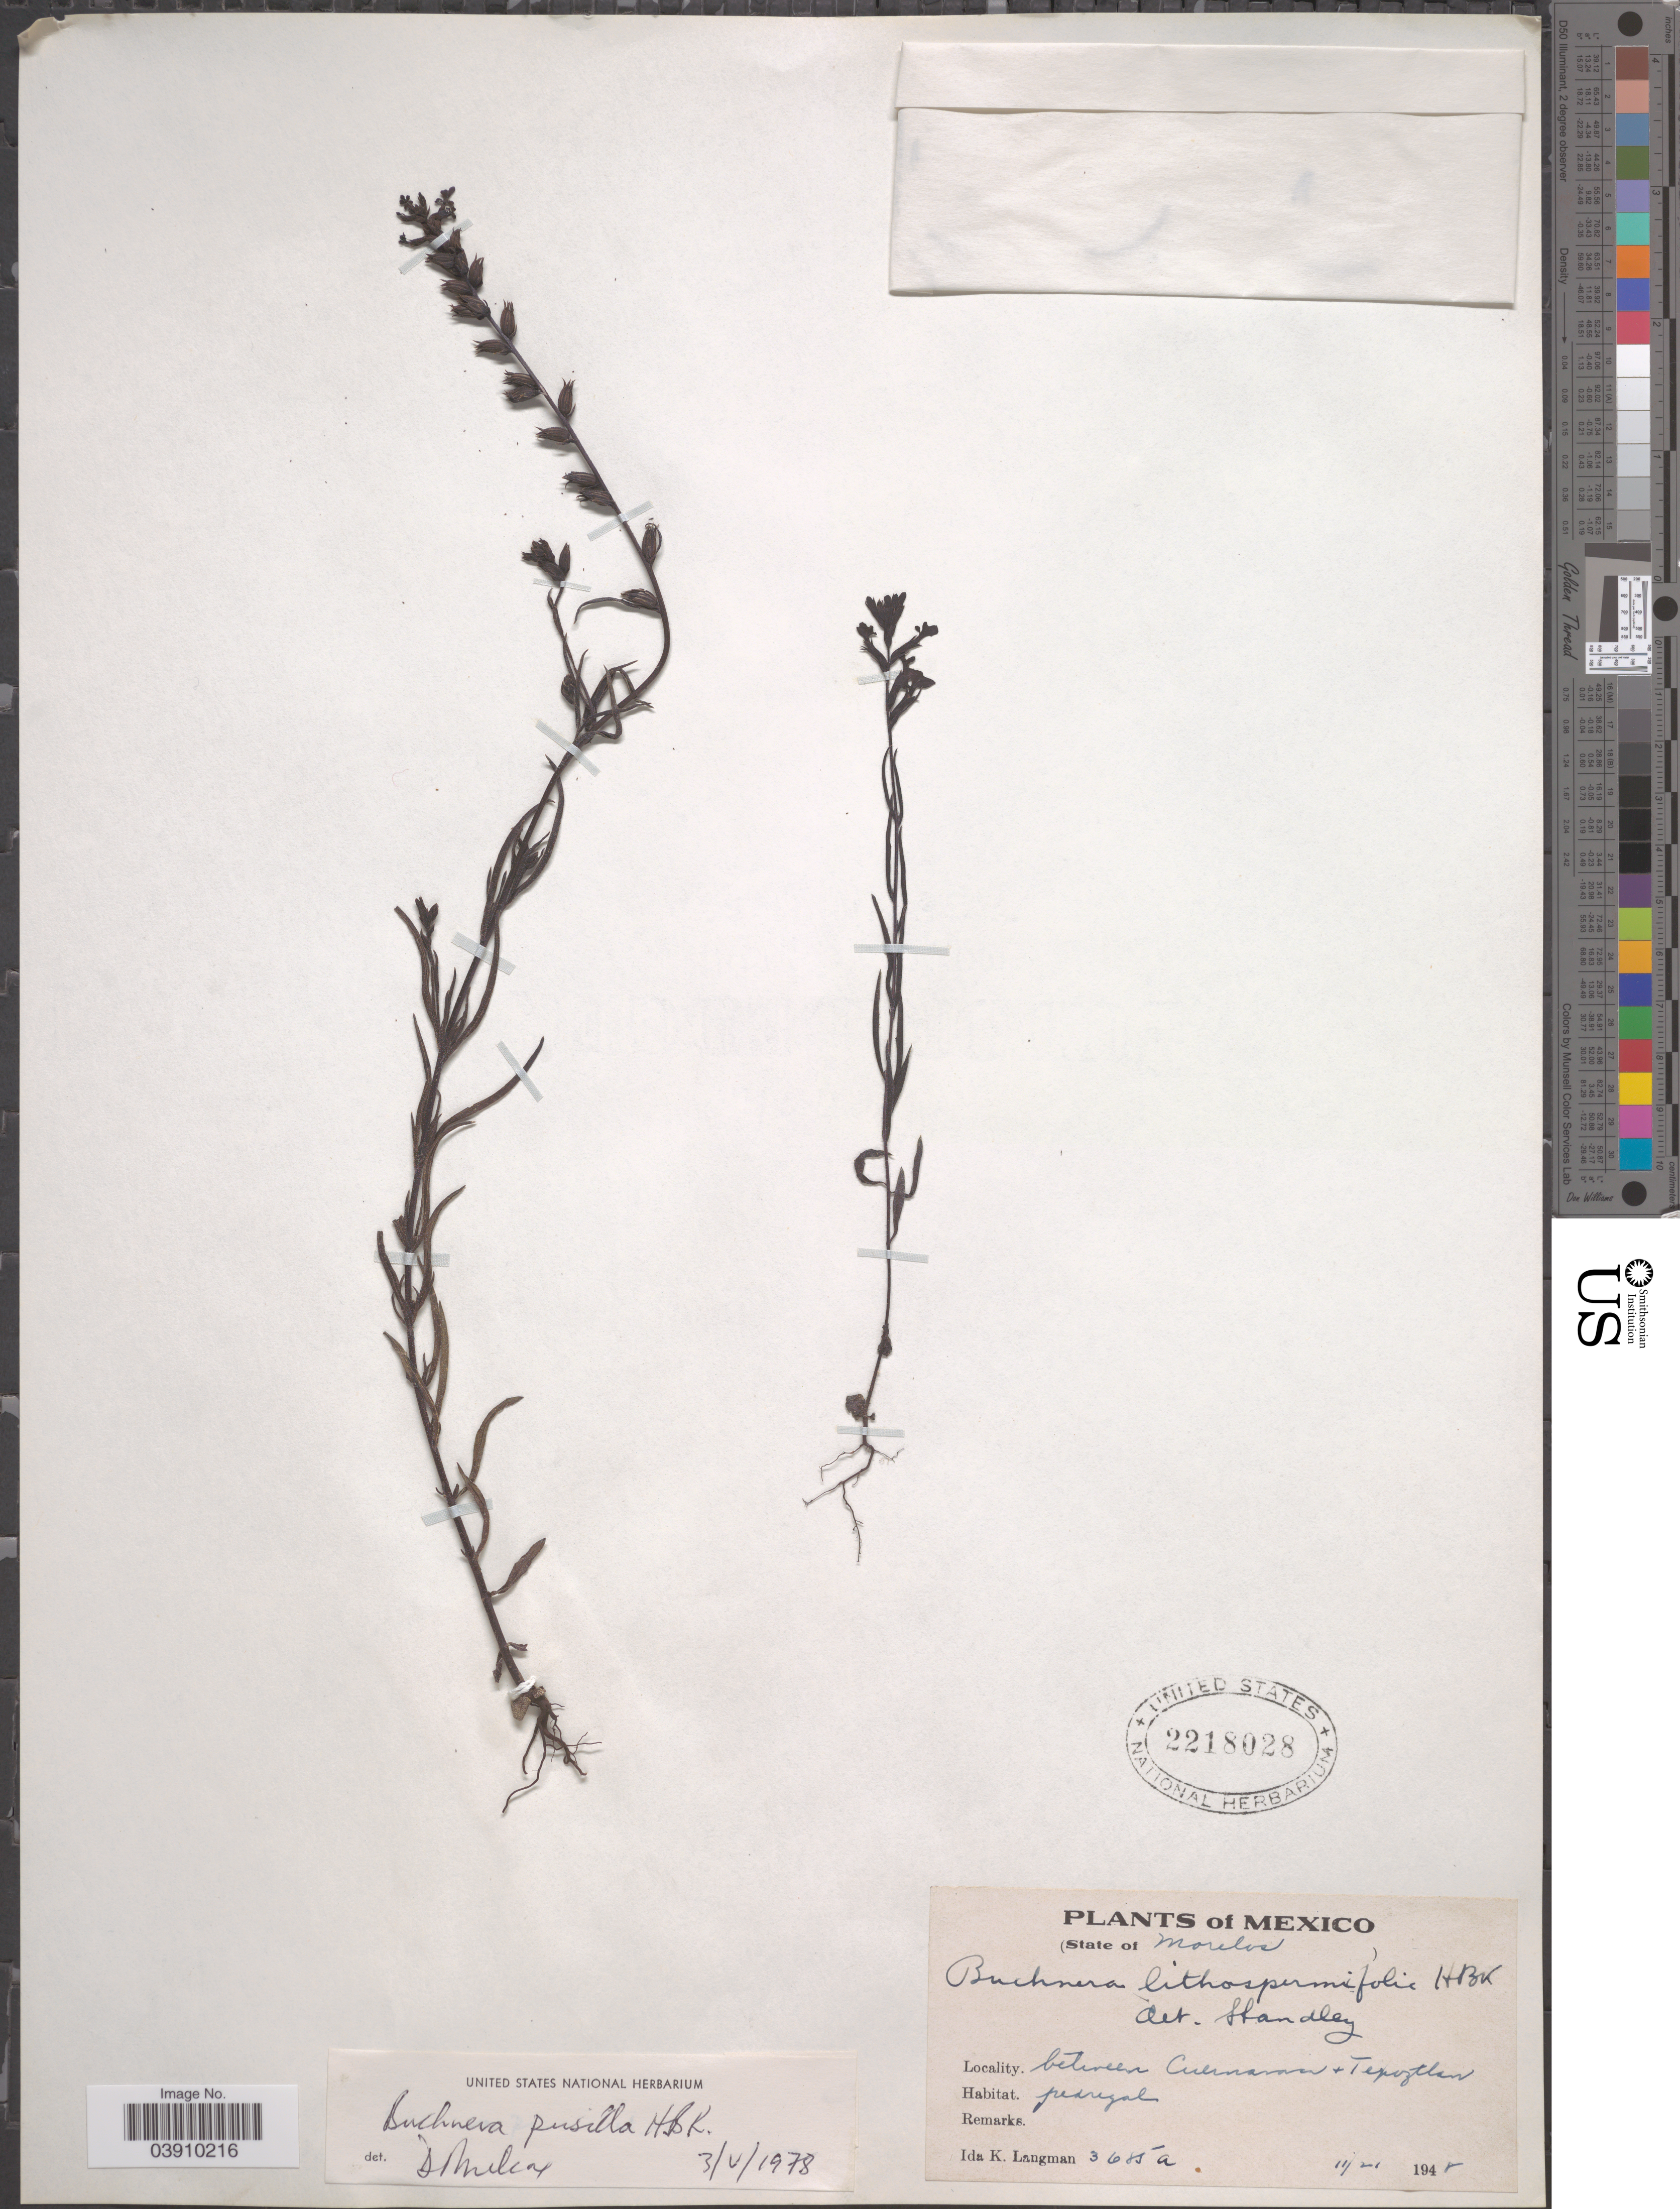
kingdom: Plantae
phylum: Tracheophyta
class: Magnoliopsida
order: Lamiales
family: Orobanchaceae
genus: Buchnera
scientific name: Buchnera pusilla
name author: Kunth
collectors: I. K. Langman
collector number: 3685a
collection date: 1948-11-21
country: Mexico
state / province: Morelos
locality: Between Cuernavaca & Tepoztlán.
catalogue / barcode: US 2218028